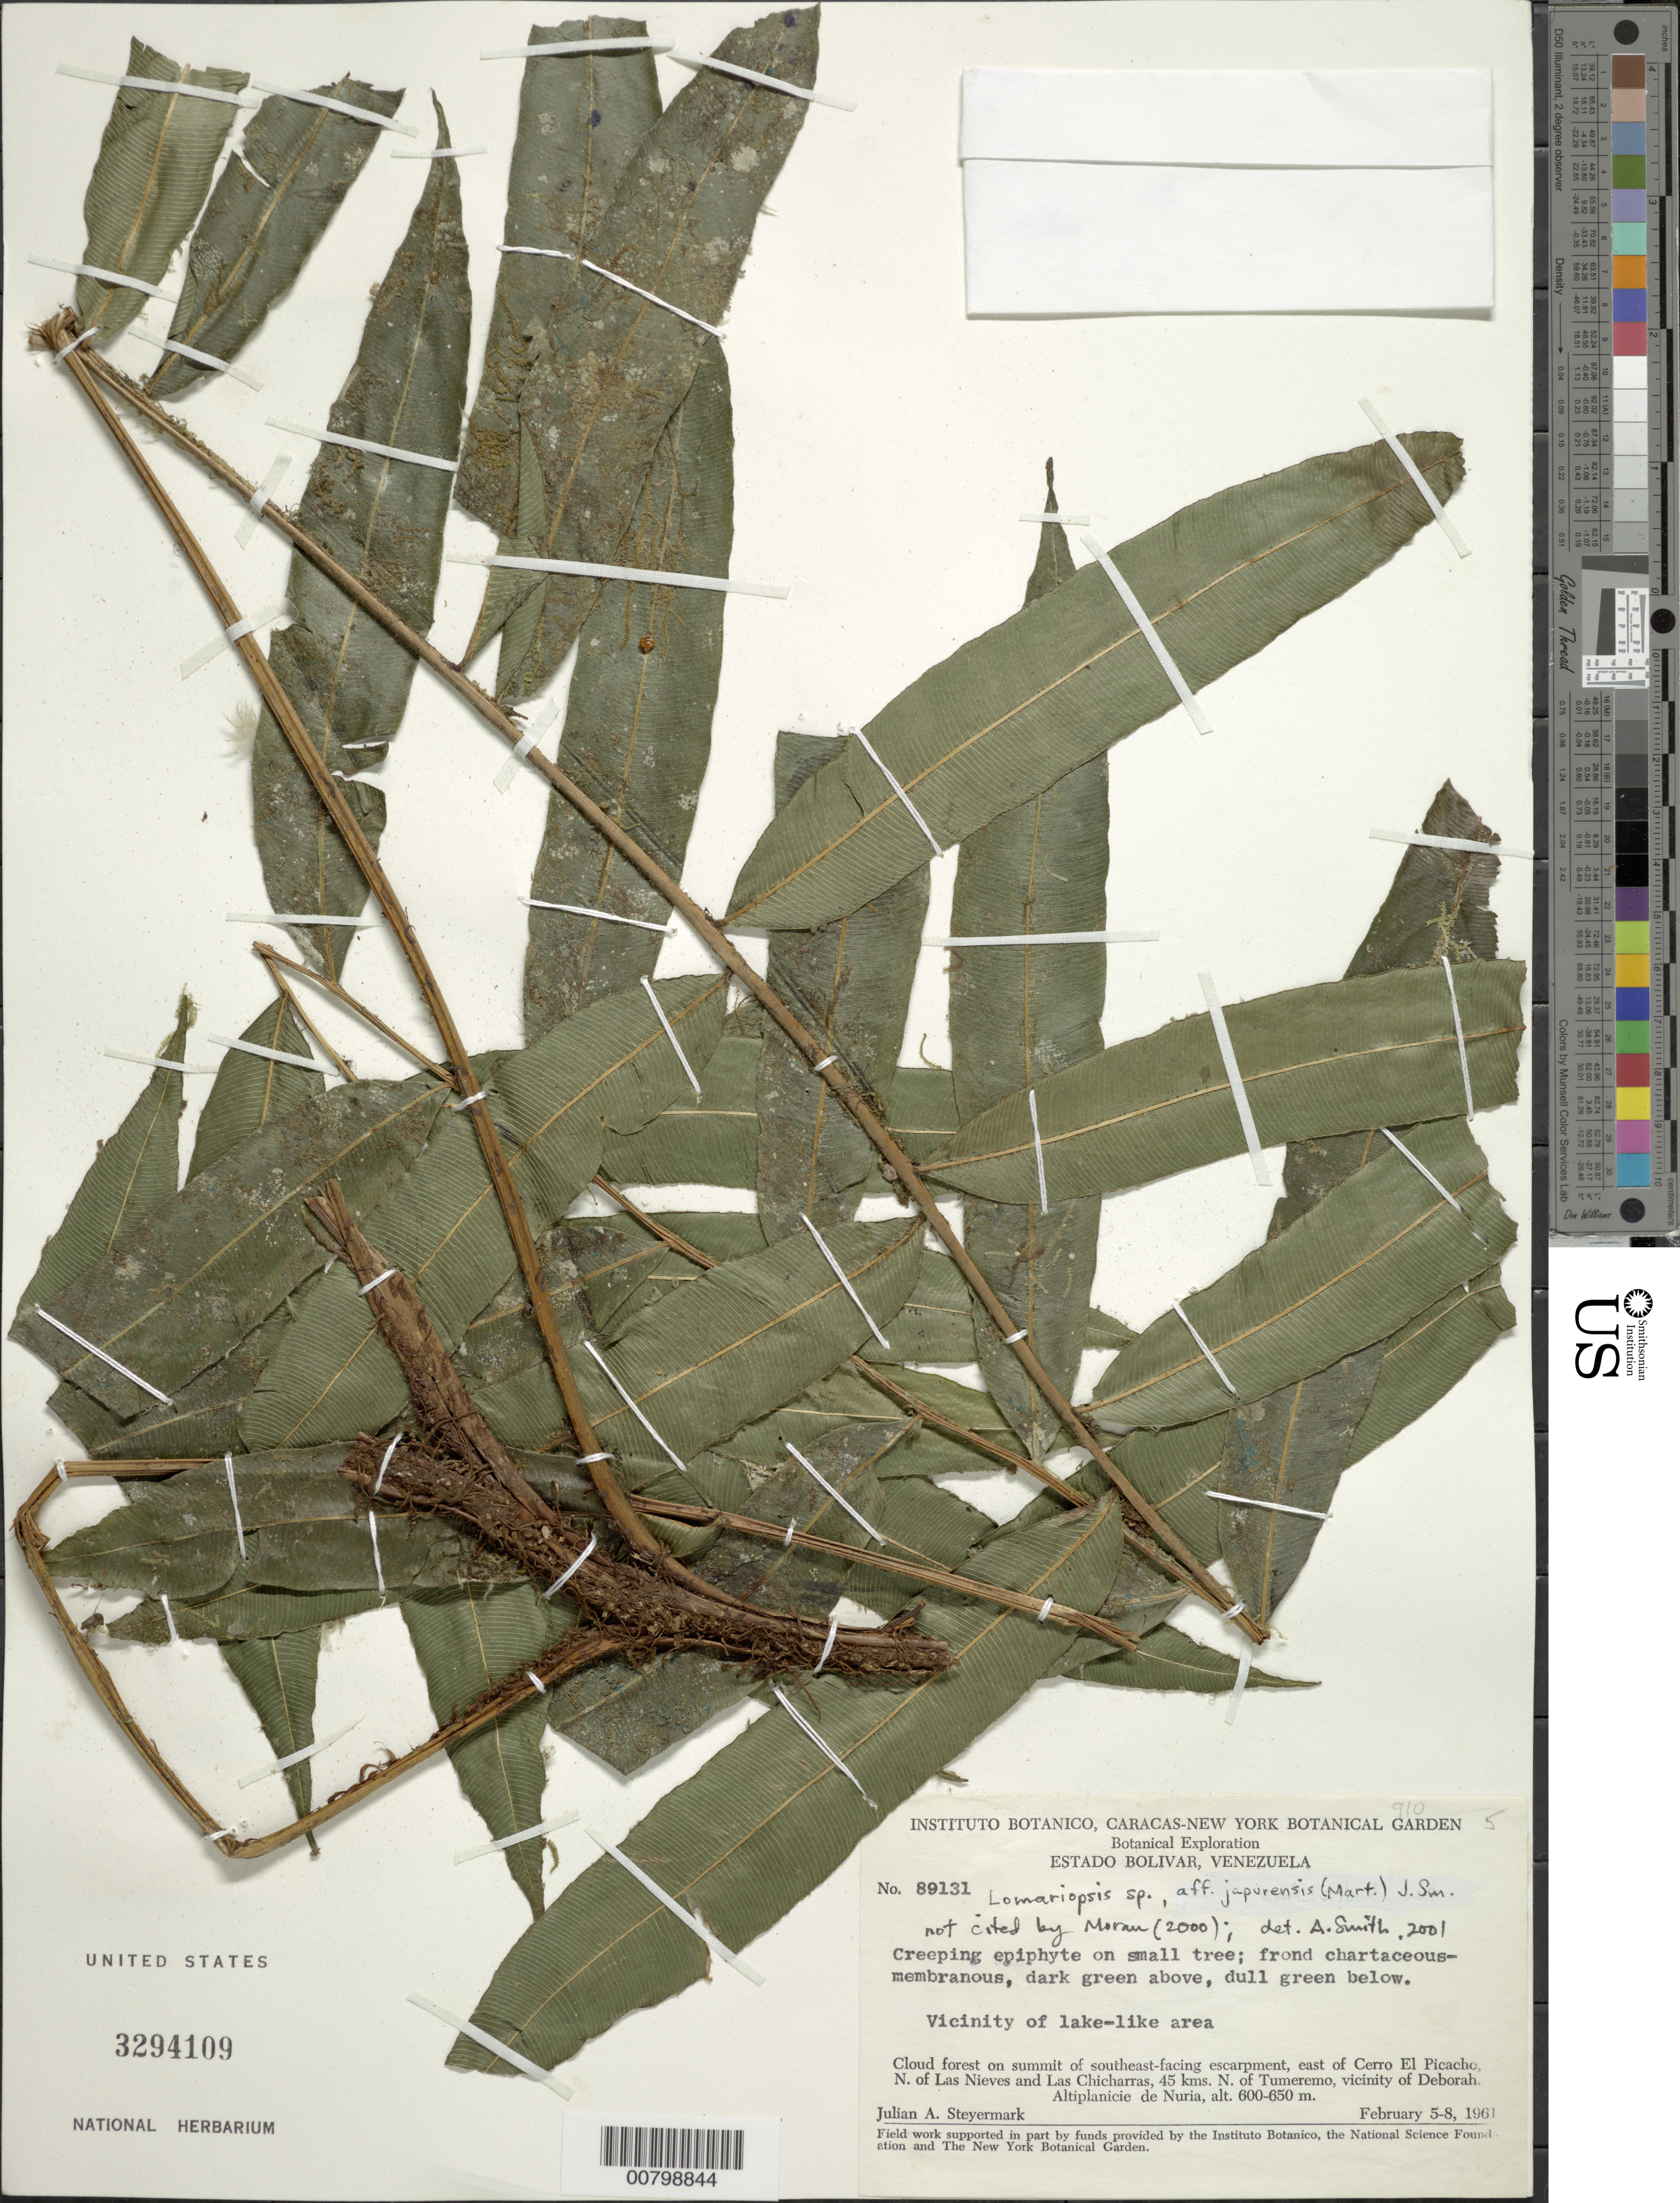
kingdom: Plantae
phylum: Tracheophyta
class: Polypodiopsida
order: Polypodiales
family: Lomariopsidaceae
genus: Lomariopsis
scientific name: Lomariopsis japurensis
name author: (Mart.) J. Sm.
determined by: Smith, A.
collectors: J. Steyermark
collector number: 89131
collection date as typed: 5-Feb-61 to 8-Feb-61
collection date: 1961-02-05/1961-02-08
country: Venezuela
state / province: Bolívar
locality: Cerro El Picacho, E of, N of Las Nieves & Las Chicharras, 45 km N of Tumeremo; vic of Deborah; Altiplanicie de Nuria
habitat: Cloud forest on summit of SE facing escarpment, vicinity of lake-like area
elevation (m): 600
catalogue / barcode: US 3294109